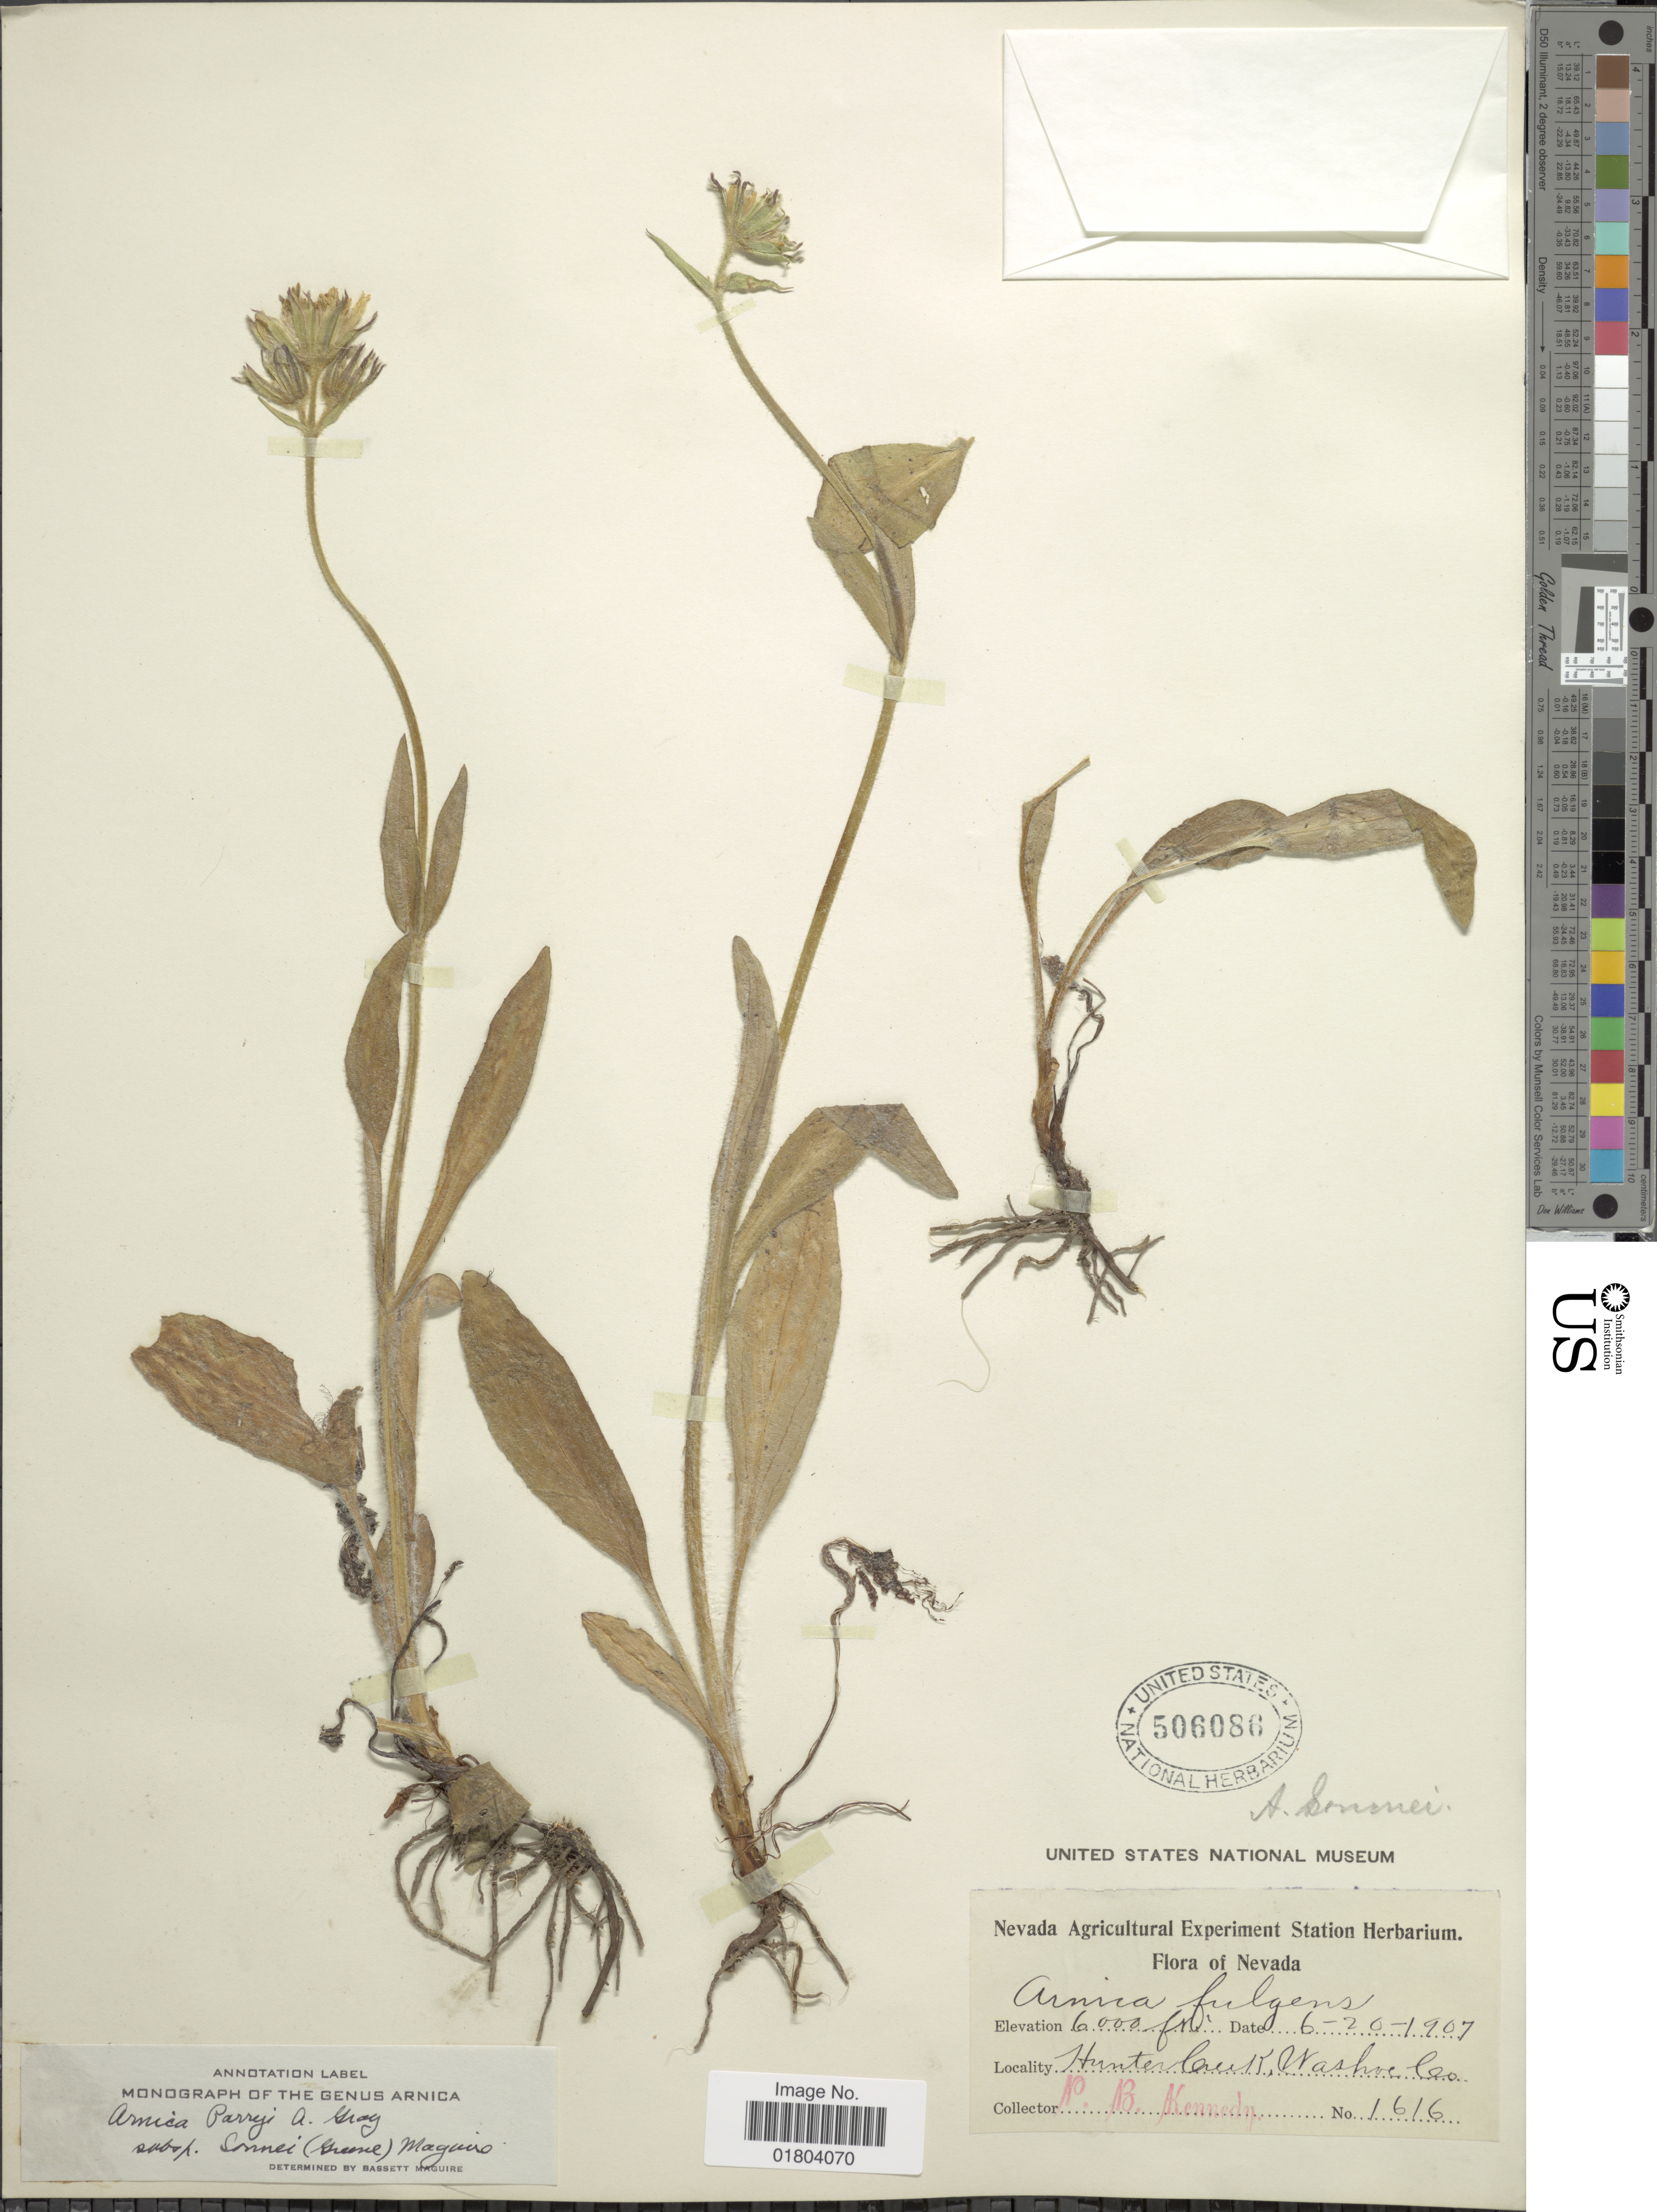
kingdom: Plantae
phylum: Tracheophyta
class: Magnoliopsida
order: Asterales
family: Asteraceae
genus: Arnica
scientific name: Arnica parryi subsp. sonnei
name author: (Greene) Maguire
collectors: P. B. Kennedy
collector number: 1616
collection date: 1907-06-20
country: United States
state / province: Nevada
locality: Hunter Creek, Washoe Co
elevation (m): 1829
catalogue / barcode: US 506086